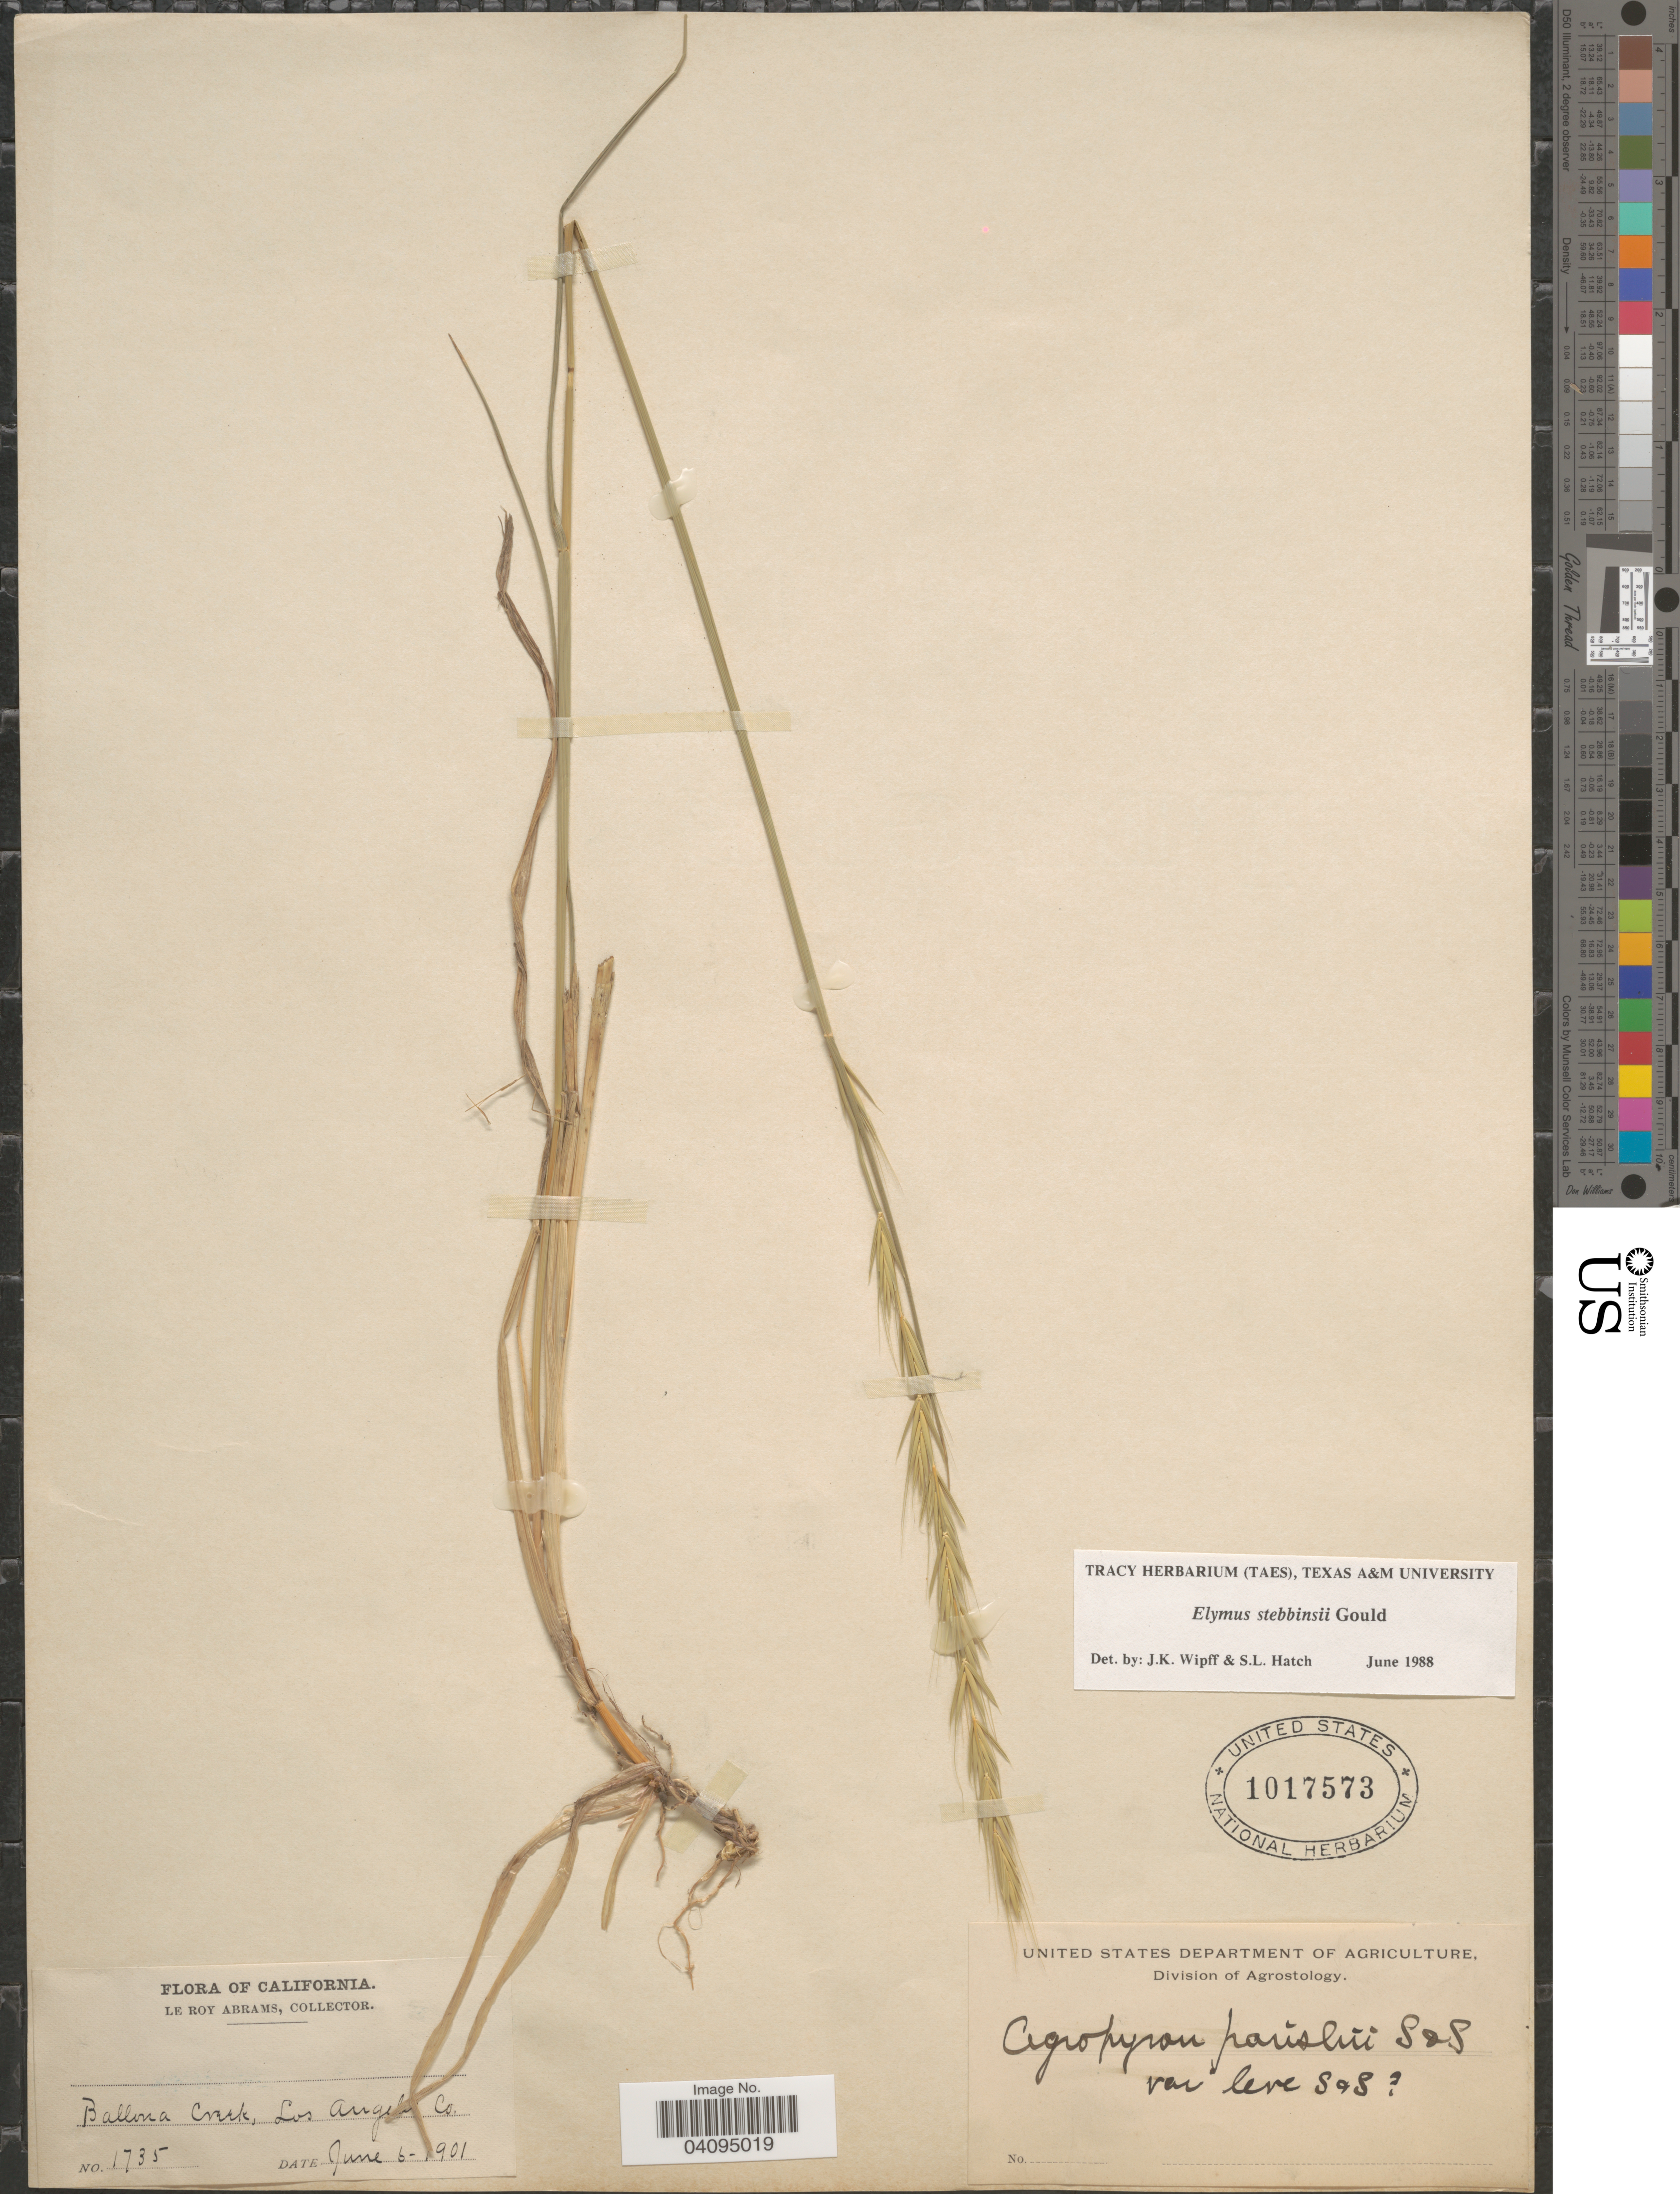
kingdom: Plantae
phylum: Tracheophyta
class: Liliopsida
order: Poales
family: Poaceae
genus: Elymus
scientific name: Elymus stebbinsii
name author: Gould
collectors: L. Abrams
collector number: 1735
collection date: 1901-06-06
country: United States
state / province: California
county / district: Los Angeles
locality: Ballona Creek, Los Angeles Co.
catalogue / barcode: US 1017573